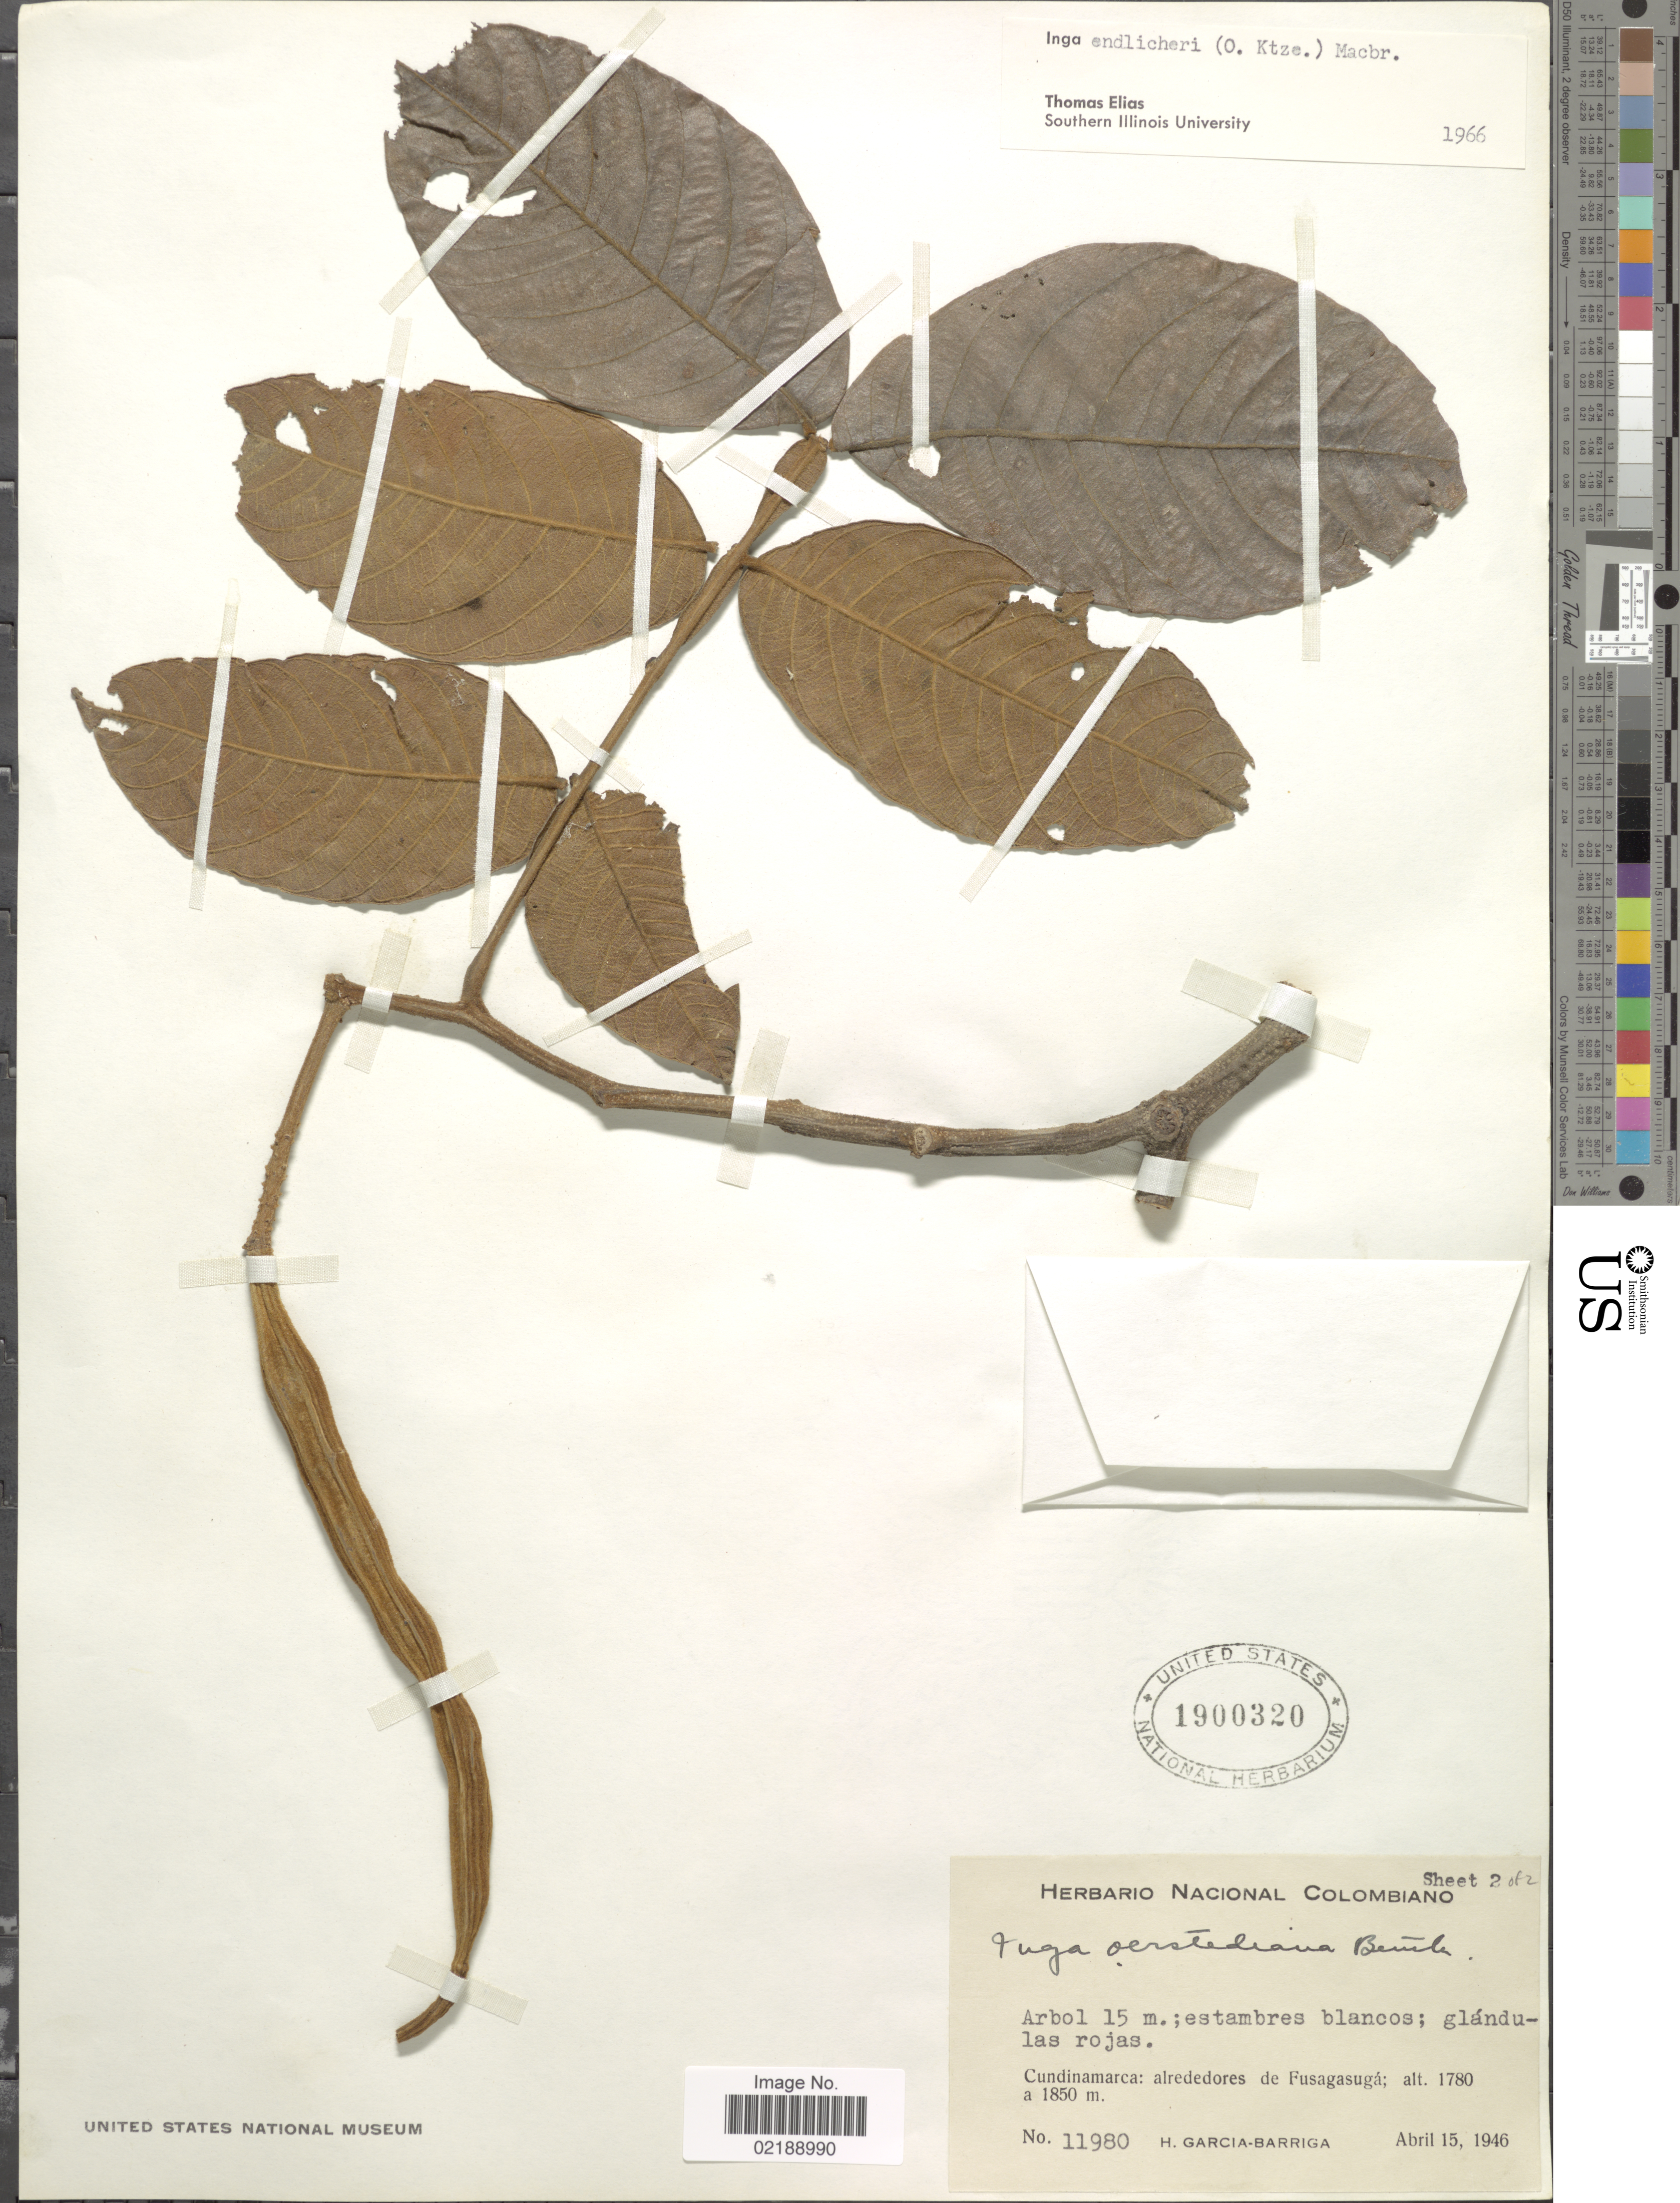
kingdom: Plantae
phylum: Tracheophyta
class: Magnoliopsida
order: Fabales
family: Fabaceae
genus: Inga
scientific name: Inga oerstediana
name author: Benth.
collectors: H. García Barriga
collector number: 11980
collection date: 1946-04-15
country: Colombia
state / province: Cundinamarca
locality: Alrededores de Fusagasugá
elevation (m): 1780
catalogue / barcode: US 1900320